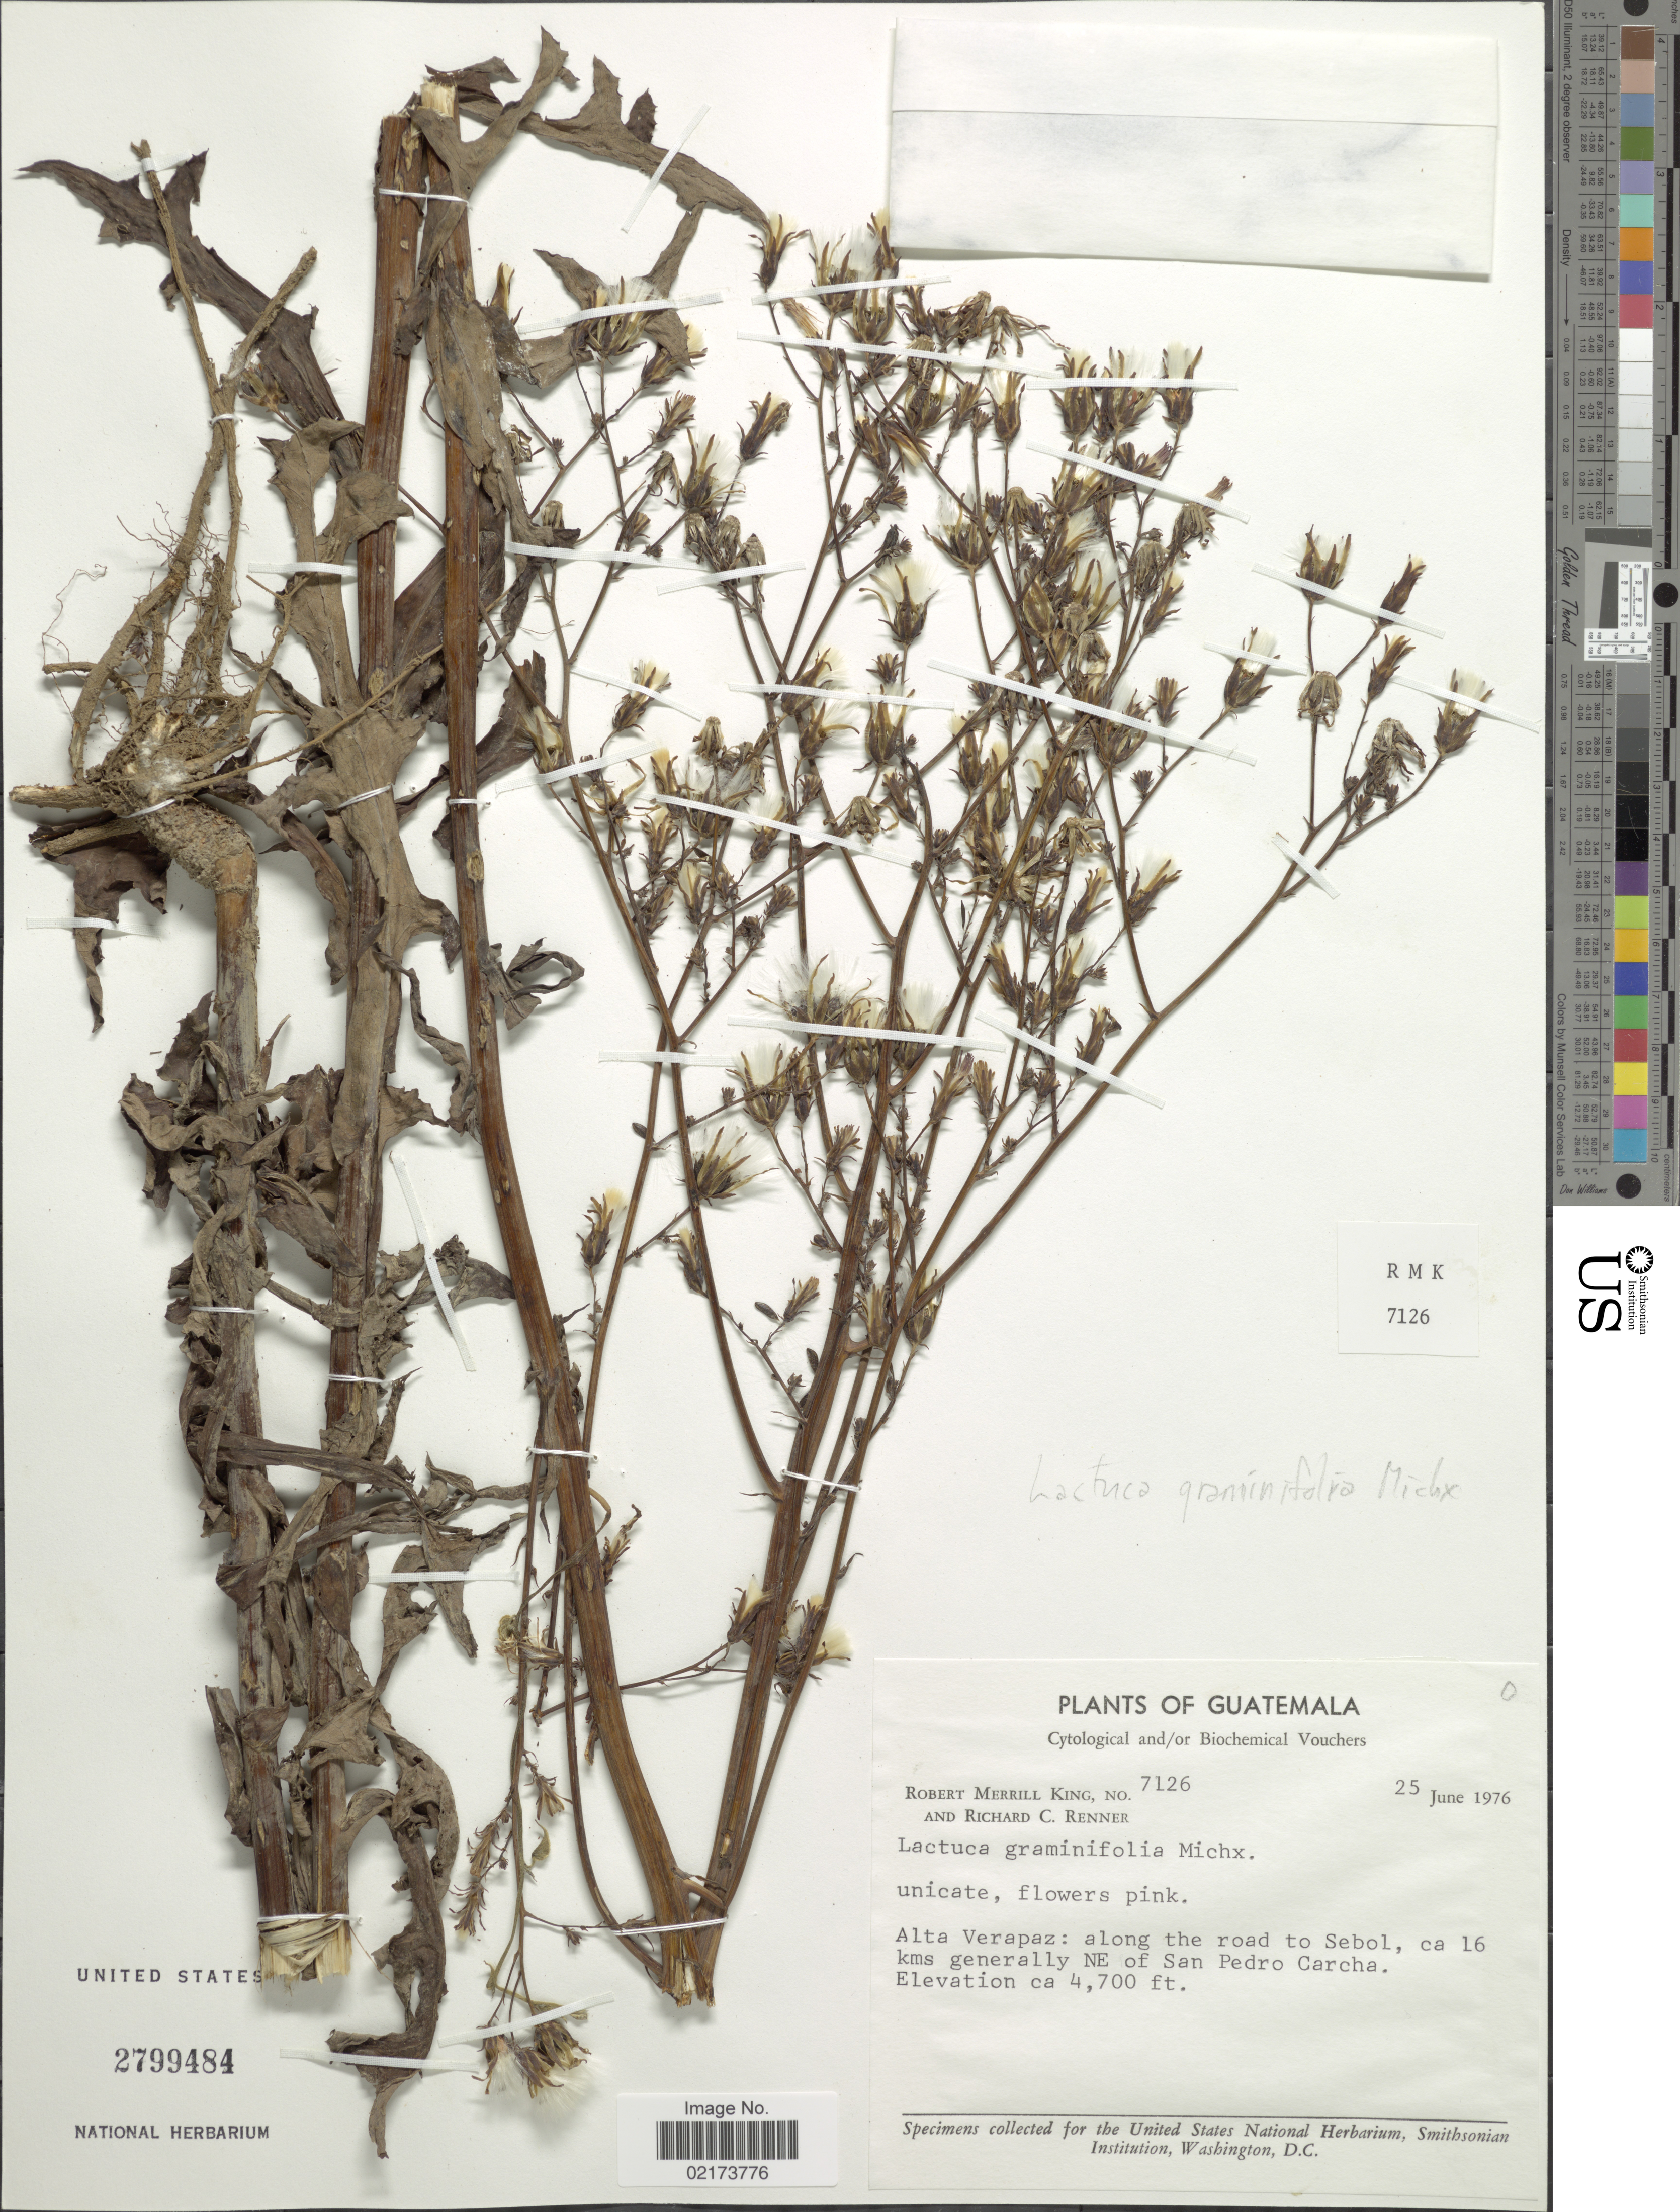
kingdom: Plantae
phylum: Tracheophyta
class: Magnoliopsida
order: Asterales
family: Asteraceae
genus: Lactuca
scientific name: Lactuca graminifolia var. mexicana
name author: McVaugh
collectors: R. M. King & R. C. Renner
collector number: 7126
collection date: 1976-06-25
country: Guatemala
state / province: Alta Verapaz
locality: Along the road to sebol, ca 16 kms generally NE of San Pedro Carcha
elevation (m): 1433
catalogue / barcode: US 2799484